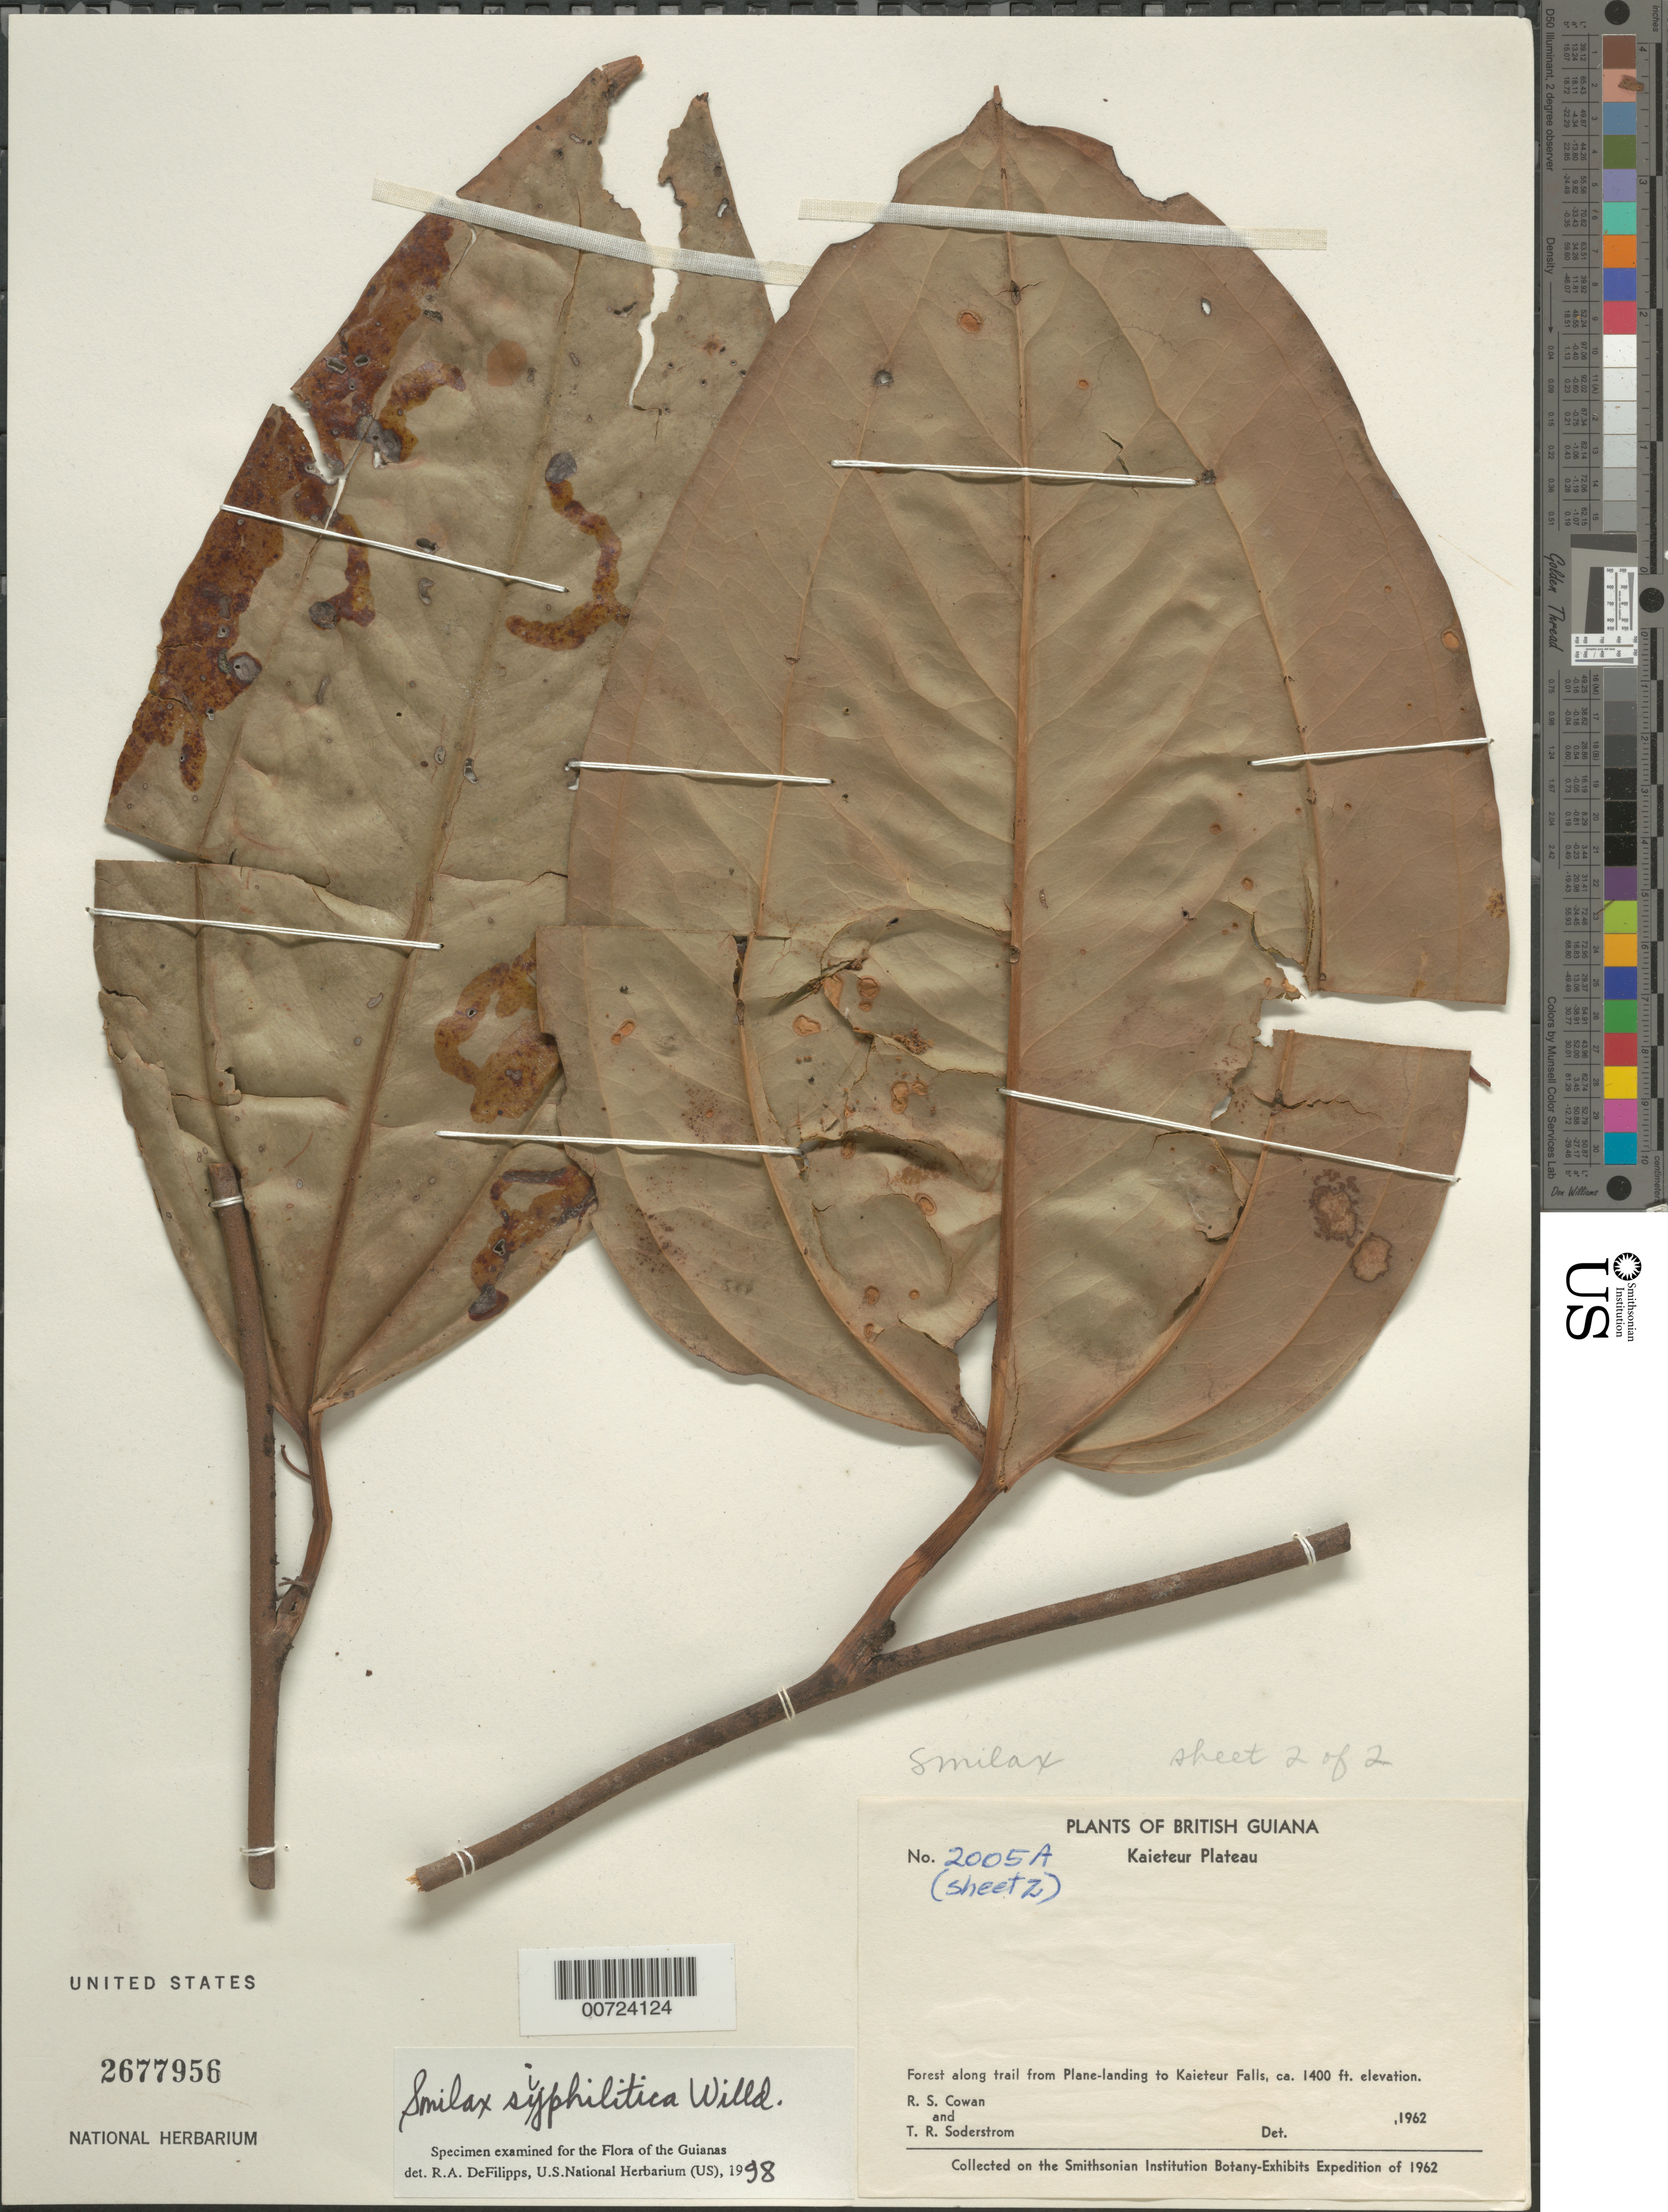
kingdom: Plantae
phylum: Tracheophyta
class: Liliopsida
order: Liliales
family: Smilacaceae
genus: Smilax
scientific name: Smilax syphilitica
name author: Humb. & Bonpl.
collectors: R. S. Cowan & T. R. Soderstrom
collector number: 2005A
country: Guyana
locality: British Guiana. Kaieteur Plateau. Forest along trail from Plane-landing to Kaieteur Falls.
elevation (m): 427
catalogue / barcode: US 2677956